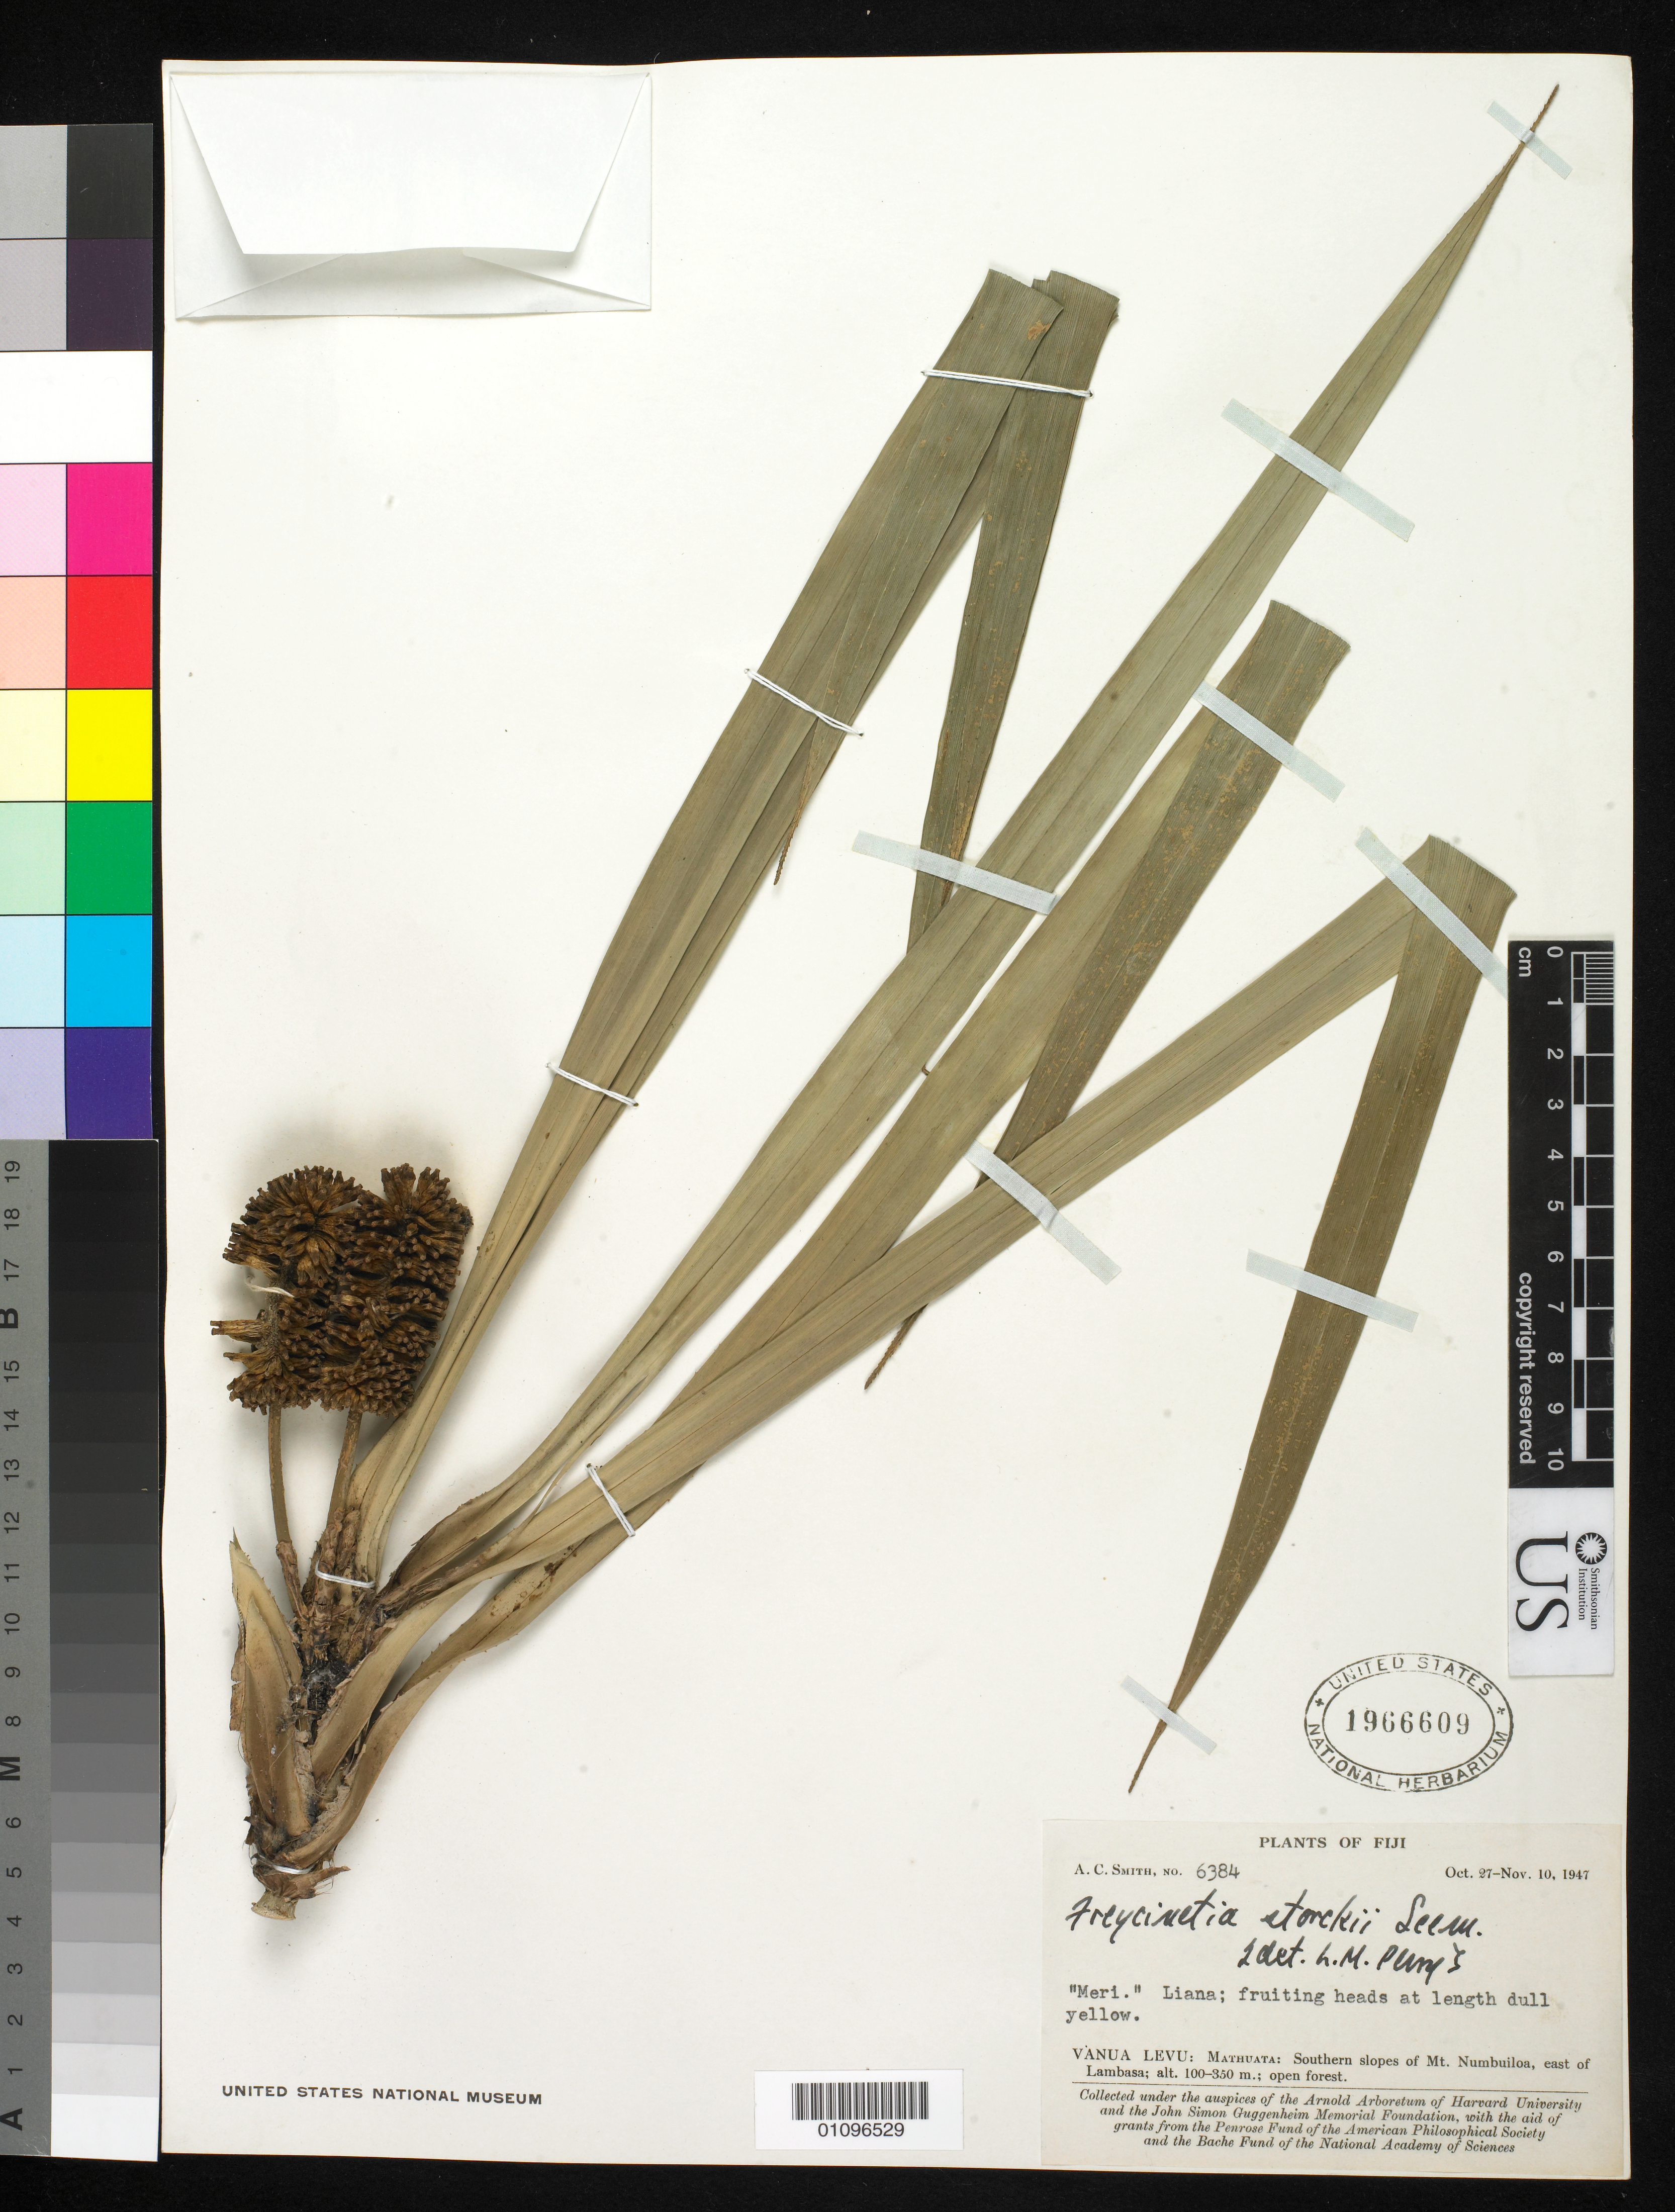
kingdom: Plantae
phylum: Tracheophyta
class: Liliopsida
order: Pandanales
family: Pandanaceae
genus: Freycinetia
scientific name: Freycinetia storckii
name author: Seem.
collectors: A. C. Smith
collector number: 6384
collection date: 1947-10-27/1947-11-10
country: Fiji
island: Vanua Levu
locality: Mathuata, southern slopes of Mt. Numbuiloa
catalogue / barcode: US 1966609